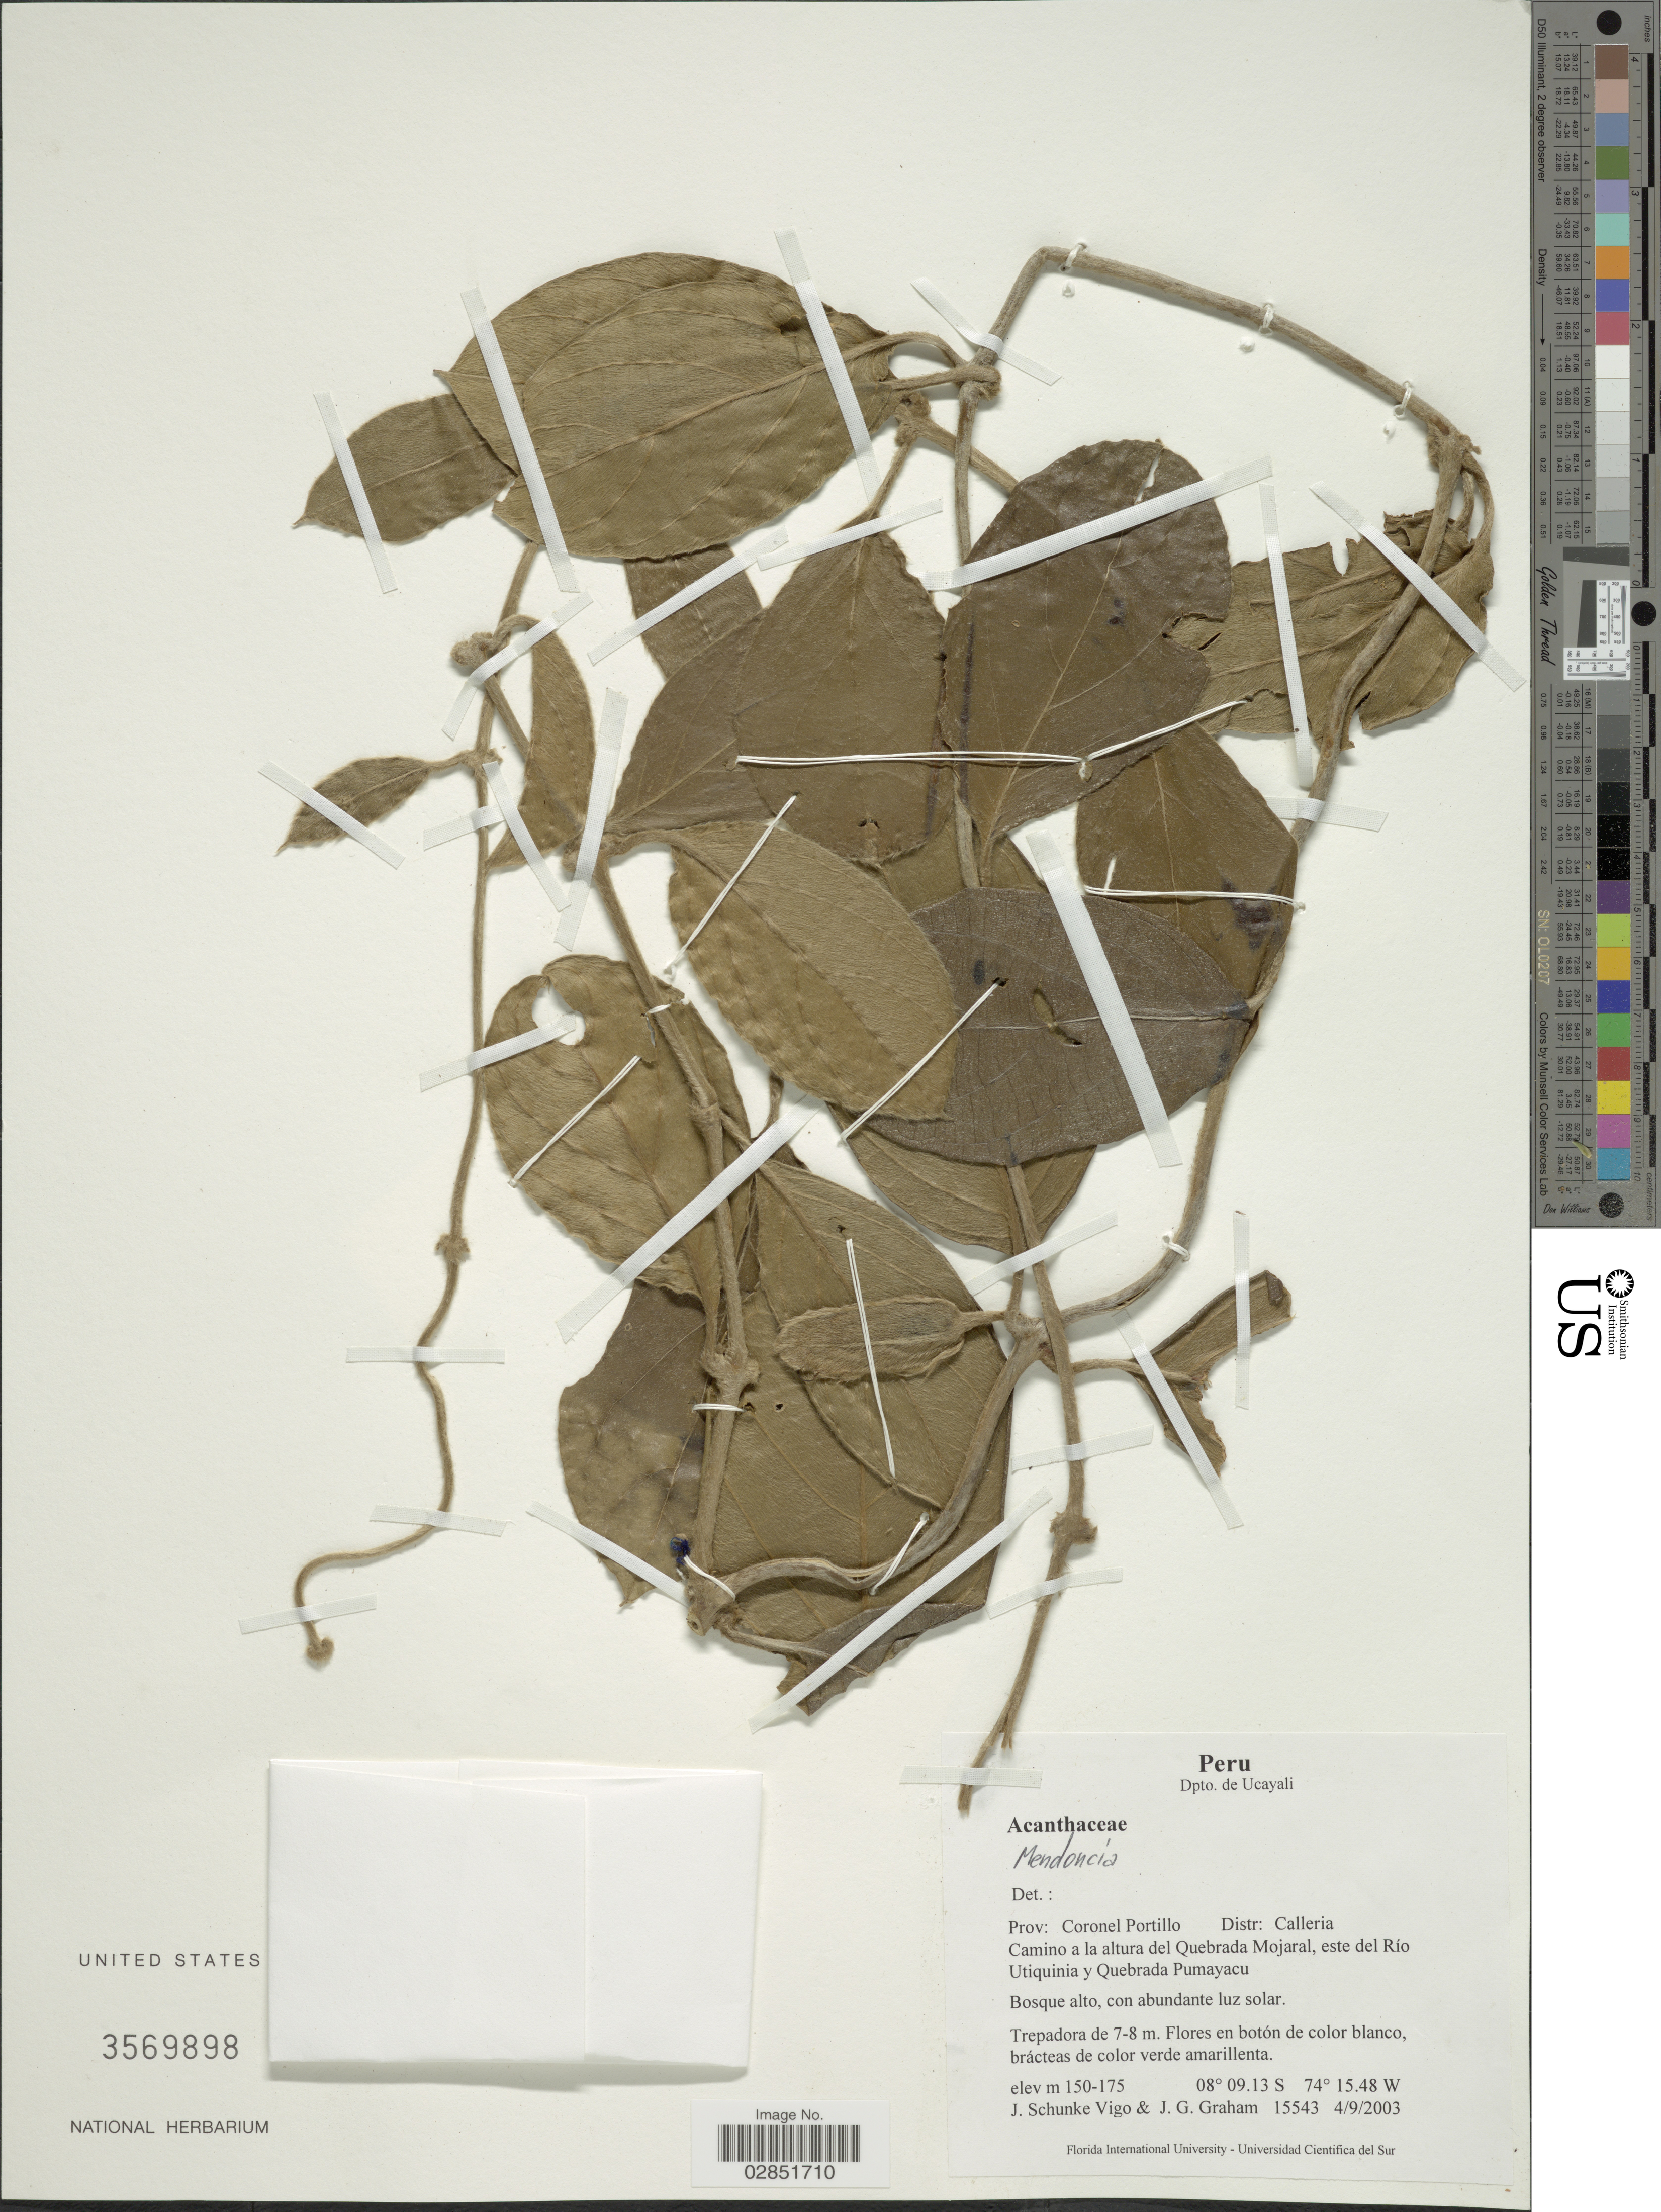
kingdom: Plantae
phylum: Tracheophyta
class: Magnoliopsida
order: Lamiales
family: Acanthaceae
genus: Mendoncia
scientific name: Mendoncia sp.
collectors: J. Schunke Vigo & J. Graham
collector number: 15543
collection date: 2003-09-04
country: Peru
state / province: Ucayali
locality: Dpto. de Ucayali. Prov: Coronel Portillo, Distr: Calleria. Camino a la altura del Quebrada Mojaral, este del Río Utiquinia y Quebrada Pumayacu.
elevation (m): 150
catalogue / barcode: US 3569898